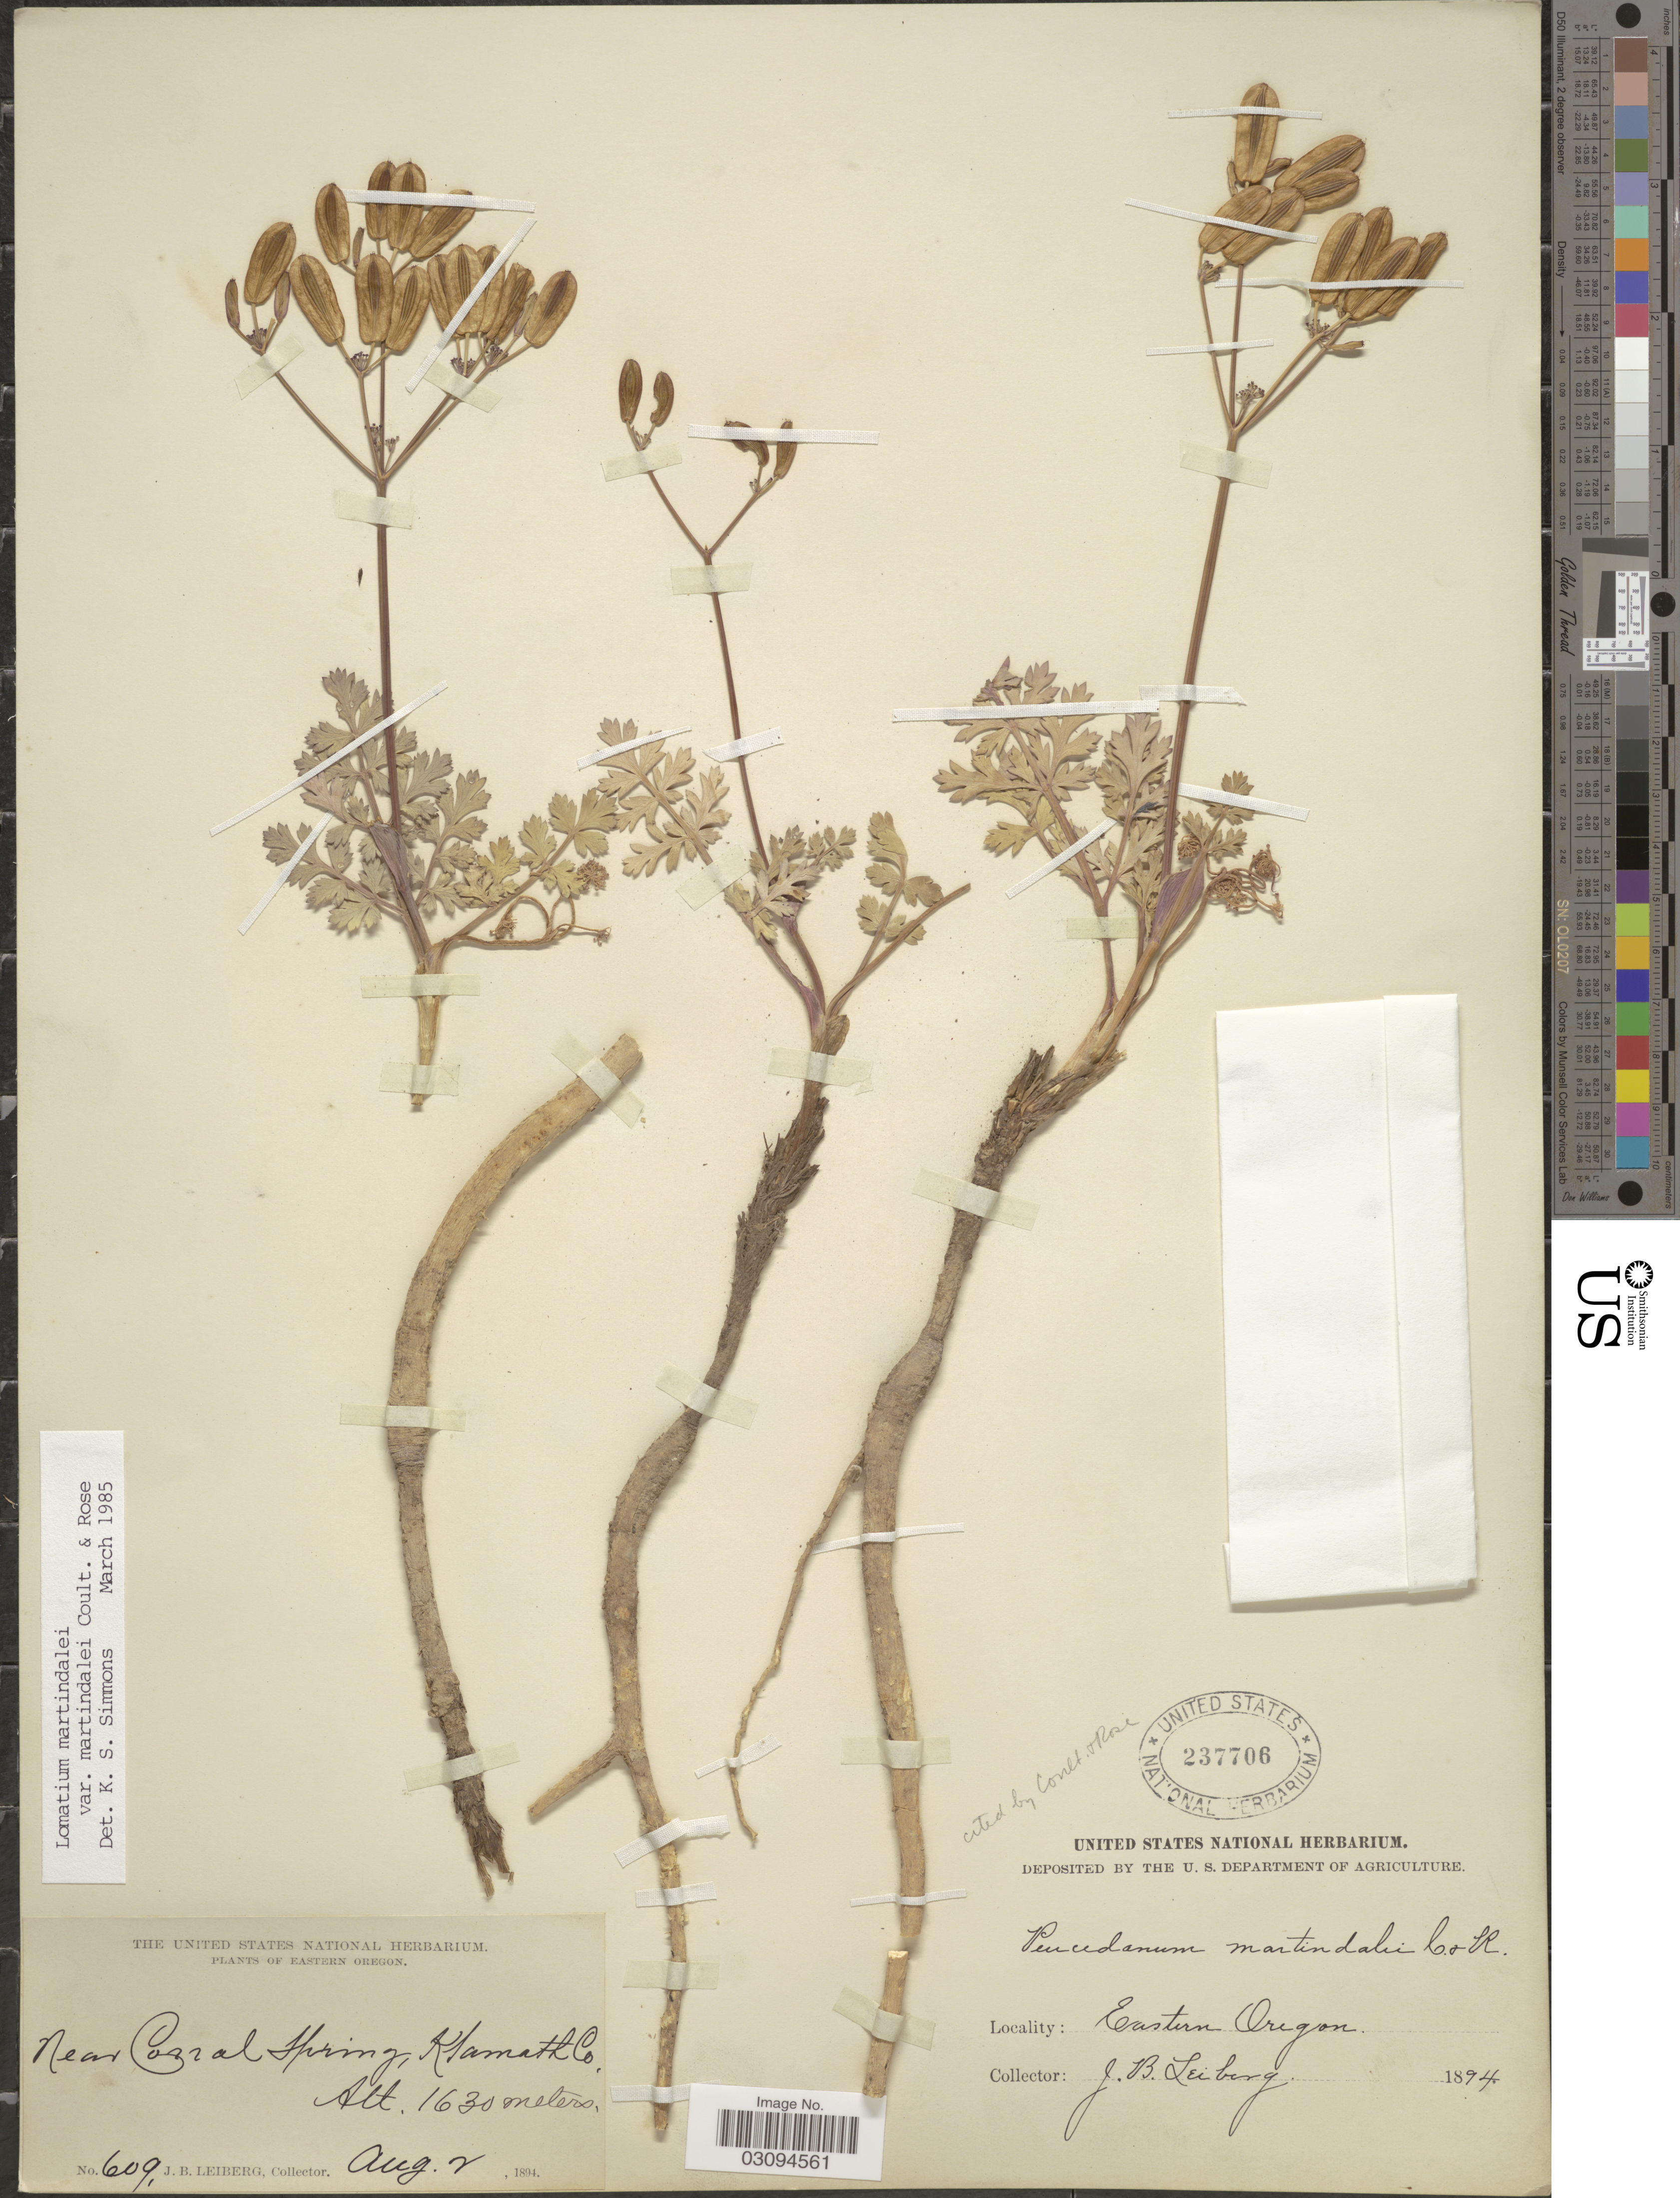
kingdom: Plantae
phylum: Tracheophyta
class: Magnoliopsida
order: Apiales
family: Apiaceae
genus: Lomatium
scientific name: Lomatium martindalei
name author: (J.M. Coult. & Rose) J.M. Coult. & Rose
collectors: J. B. Leiberg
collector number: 609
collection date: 1894-08-02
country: United States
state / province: Oregon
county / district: Klamath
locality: Eastern Oregon. Near Corral Spring, Klamath Co.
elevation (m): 1630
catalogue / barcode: US 237706